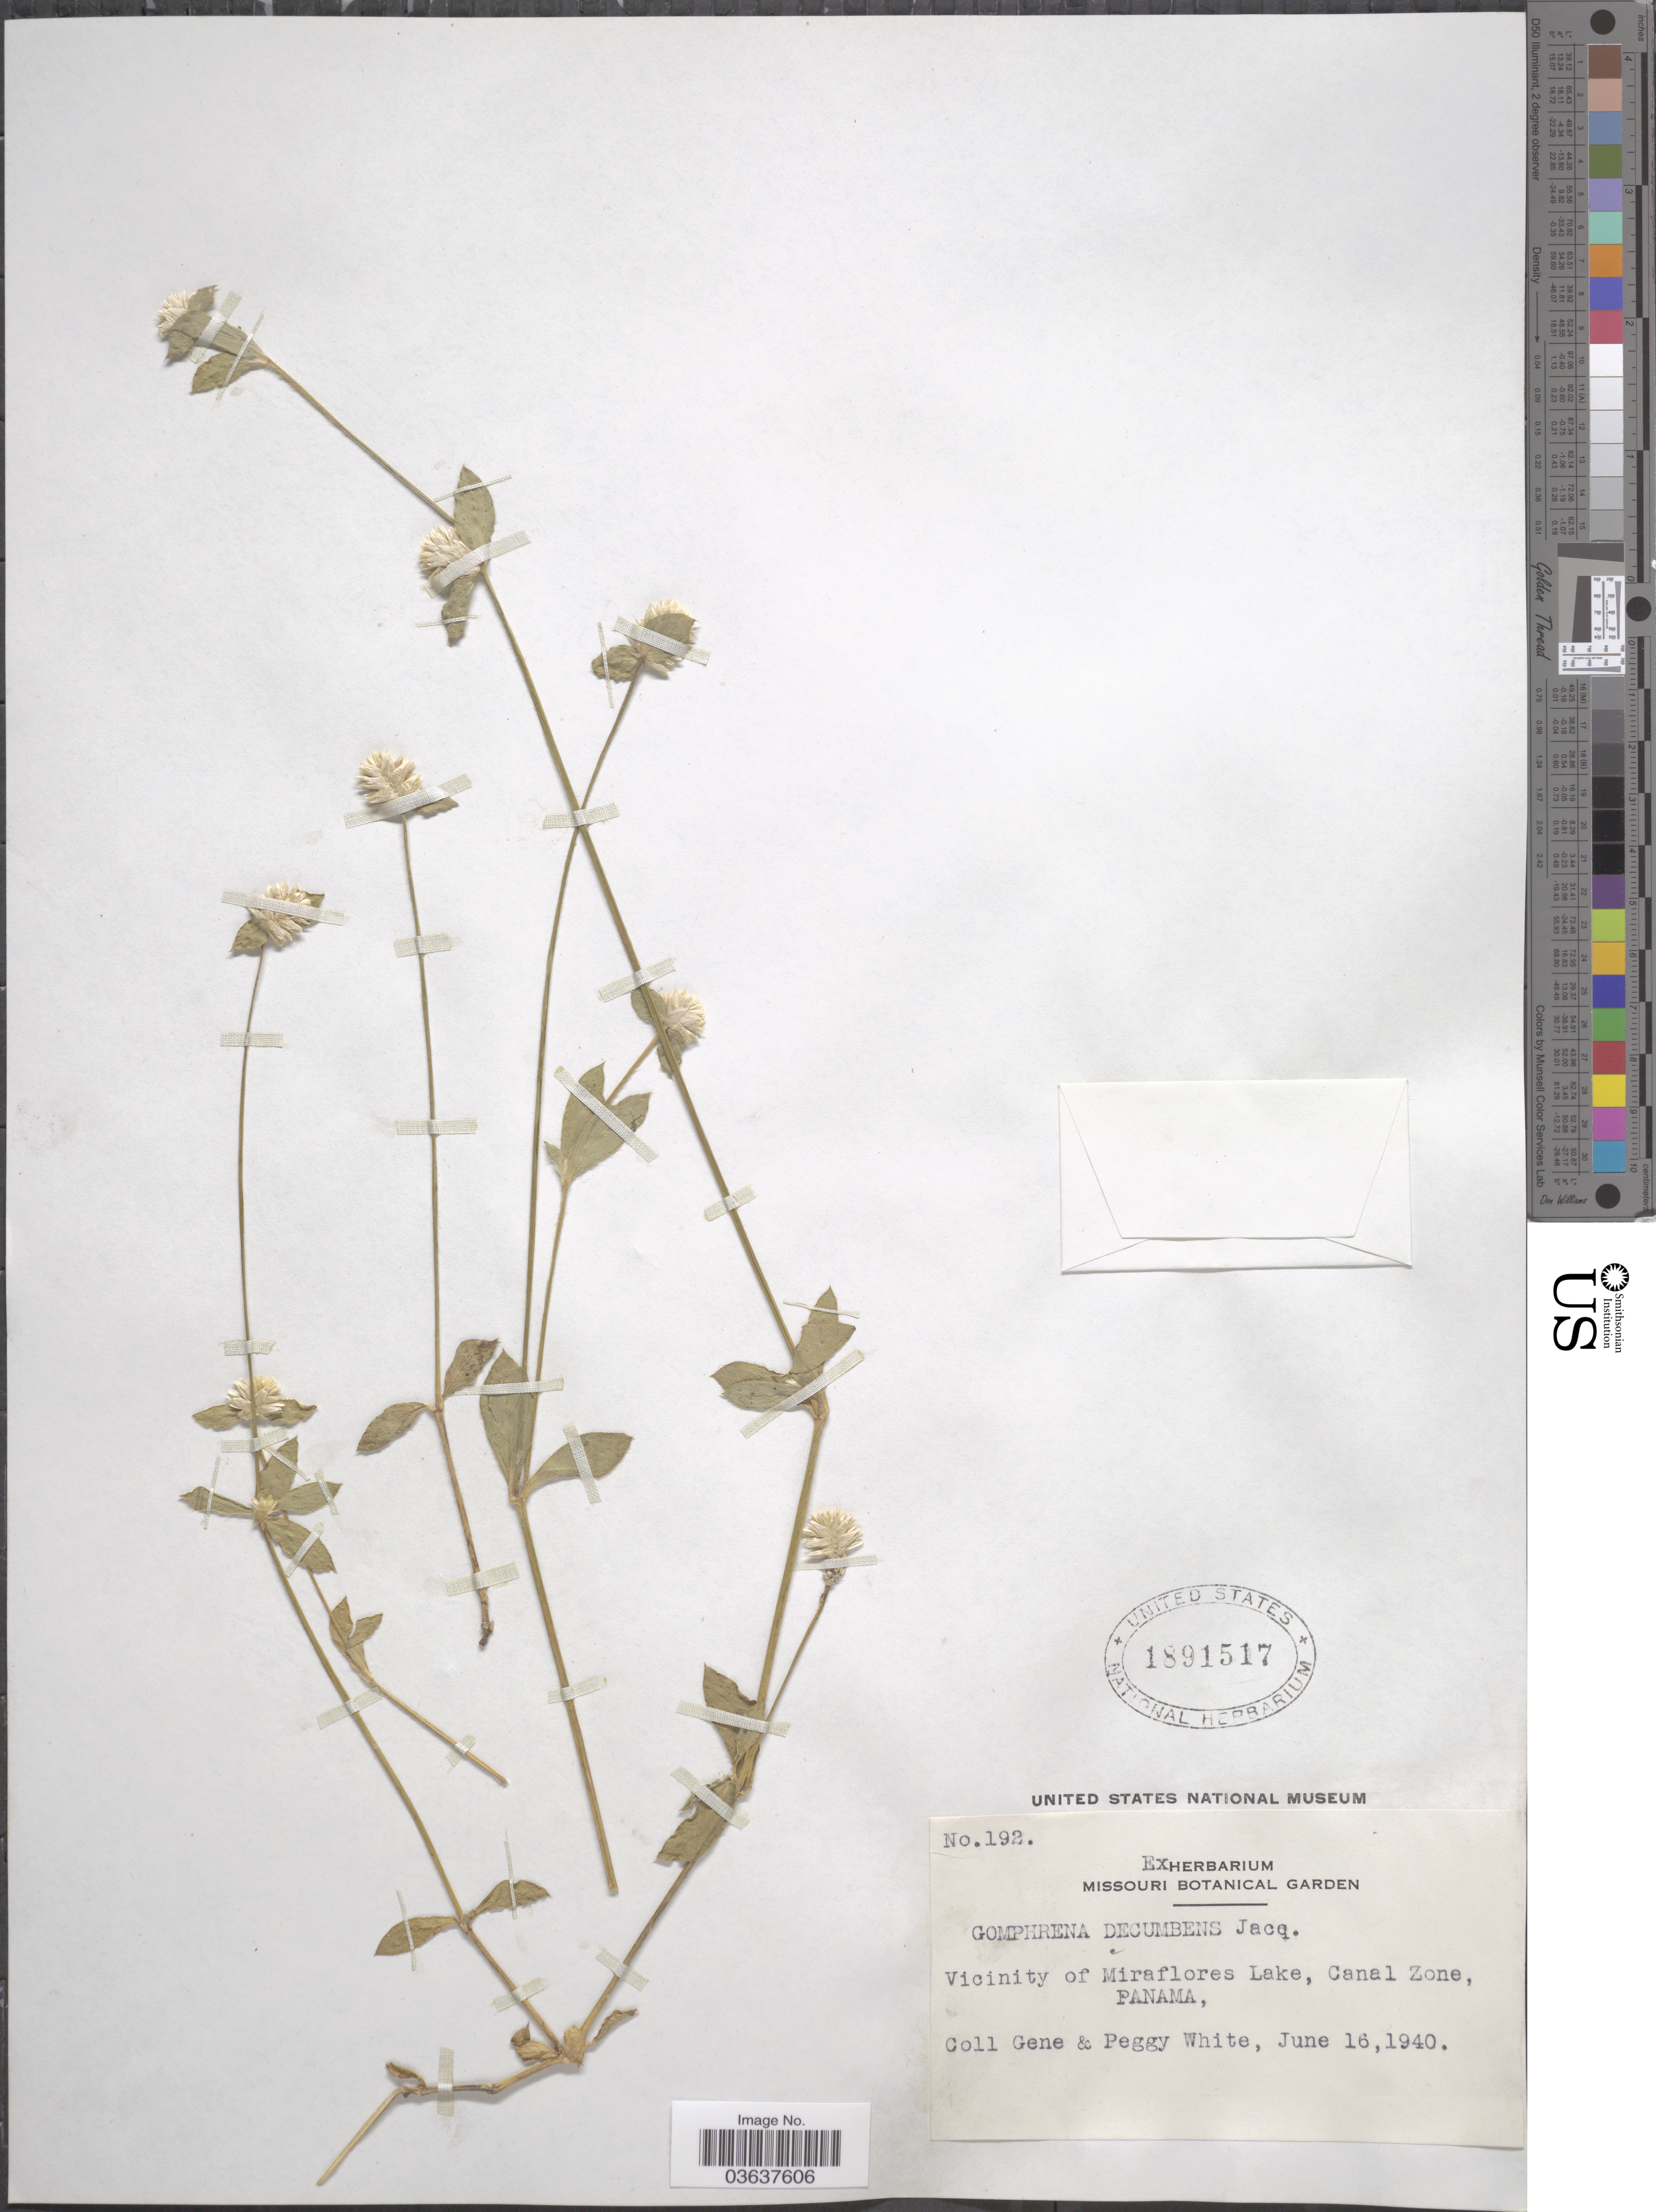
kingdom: Plantae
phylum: Tracheophyta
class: Magnoliopsida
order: Caryophyllales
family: Amaranthaceae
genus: Gomphrena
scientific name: Gomphrena decumbens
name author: Jacq.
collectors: G. White & P. White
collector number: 192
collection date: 1940-06-16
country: Panama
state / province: Panamá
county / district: Canal Zone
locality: Vicinity of Miraflores Lake, Canal Zone.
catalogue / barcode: US 1891517